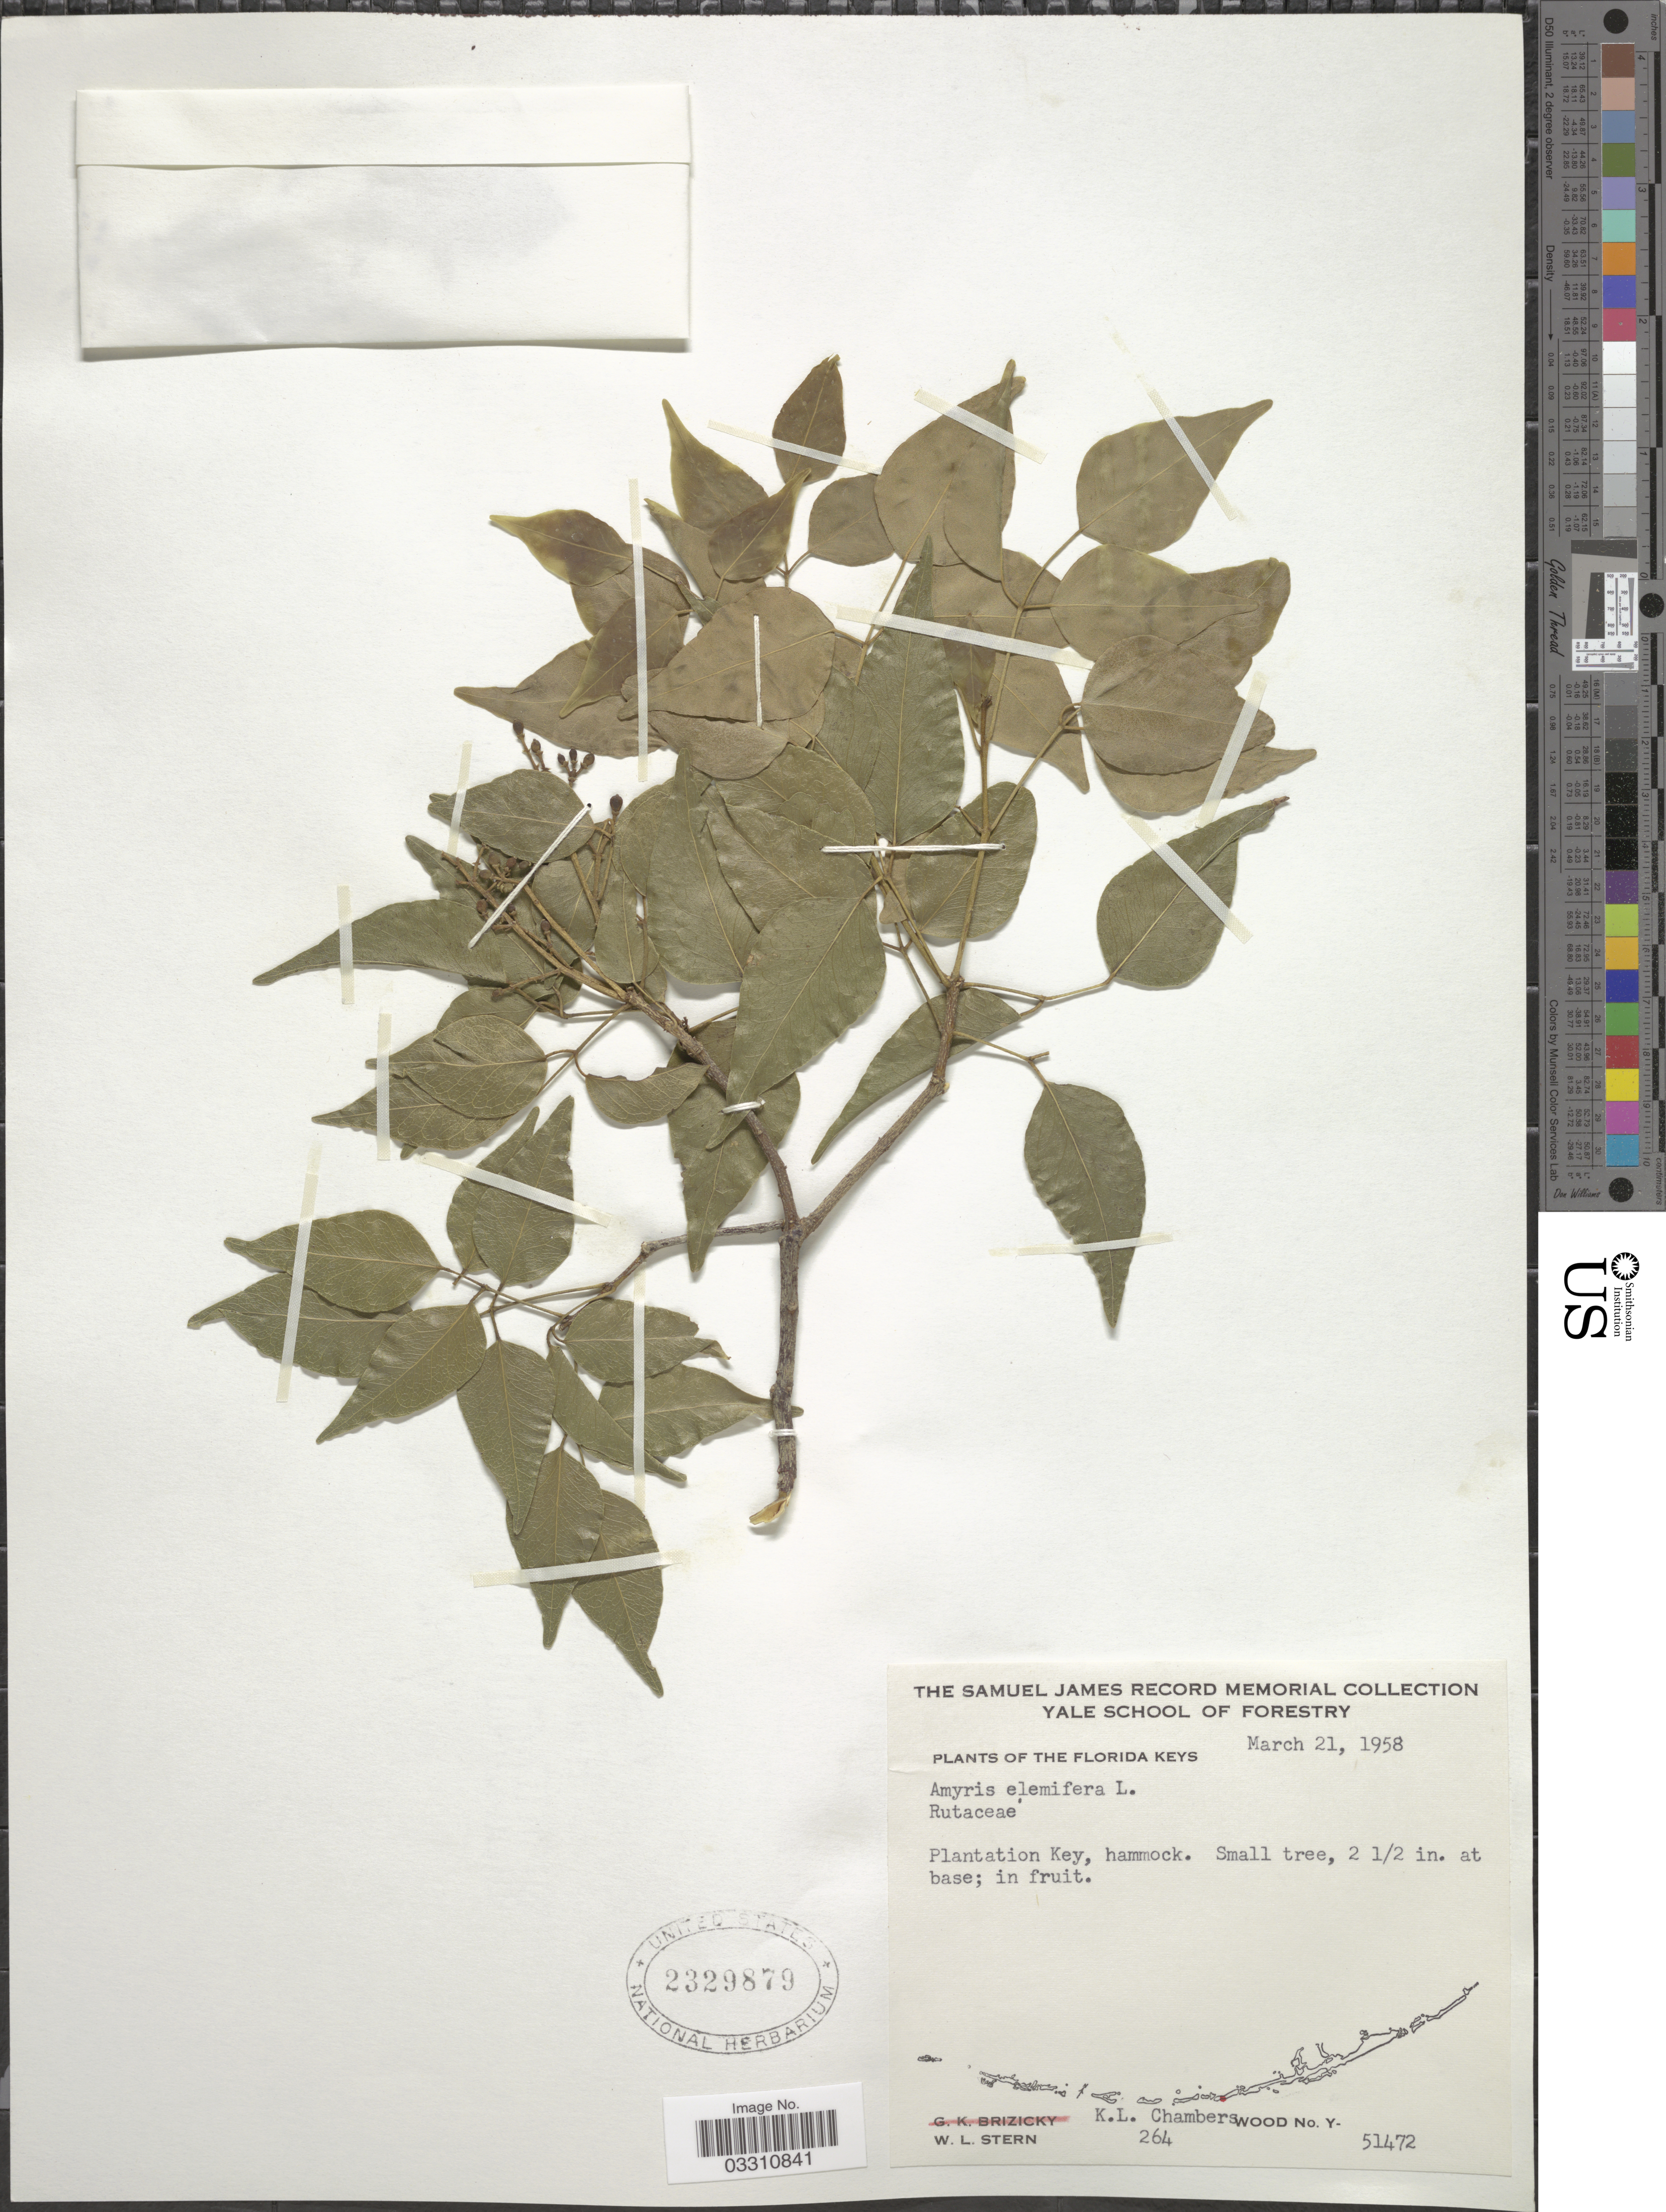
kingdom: Plantae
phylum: Tracheophyta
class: Magnoliopsida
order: Sapindales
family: Rutaceae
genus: Amyris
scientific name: Amyris elemifera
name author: L.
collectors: K. Chambers & W. L. Stern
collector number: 264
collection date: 1958-03-21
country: United States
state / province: Florida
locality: Florida Keys, Plantation Key, hammock.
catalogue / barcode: US 2329879